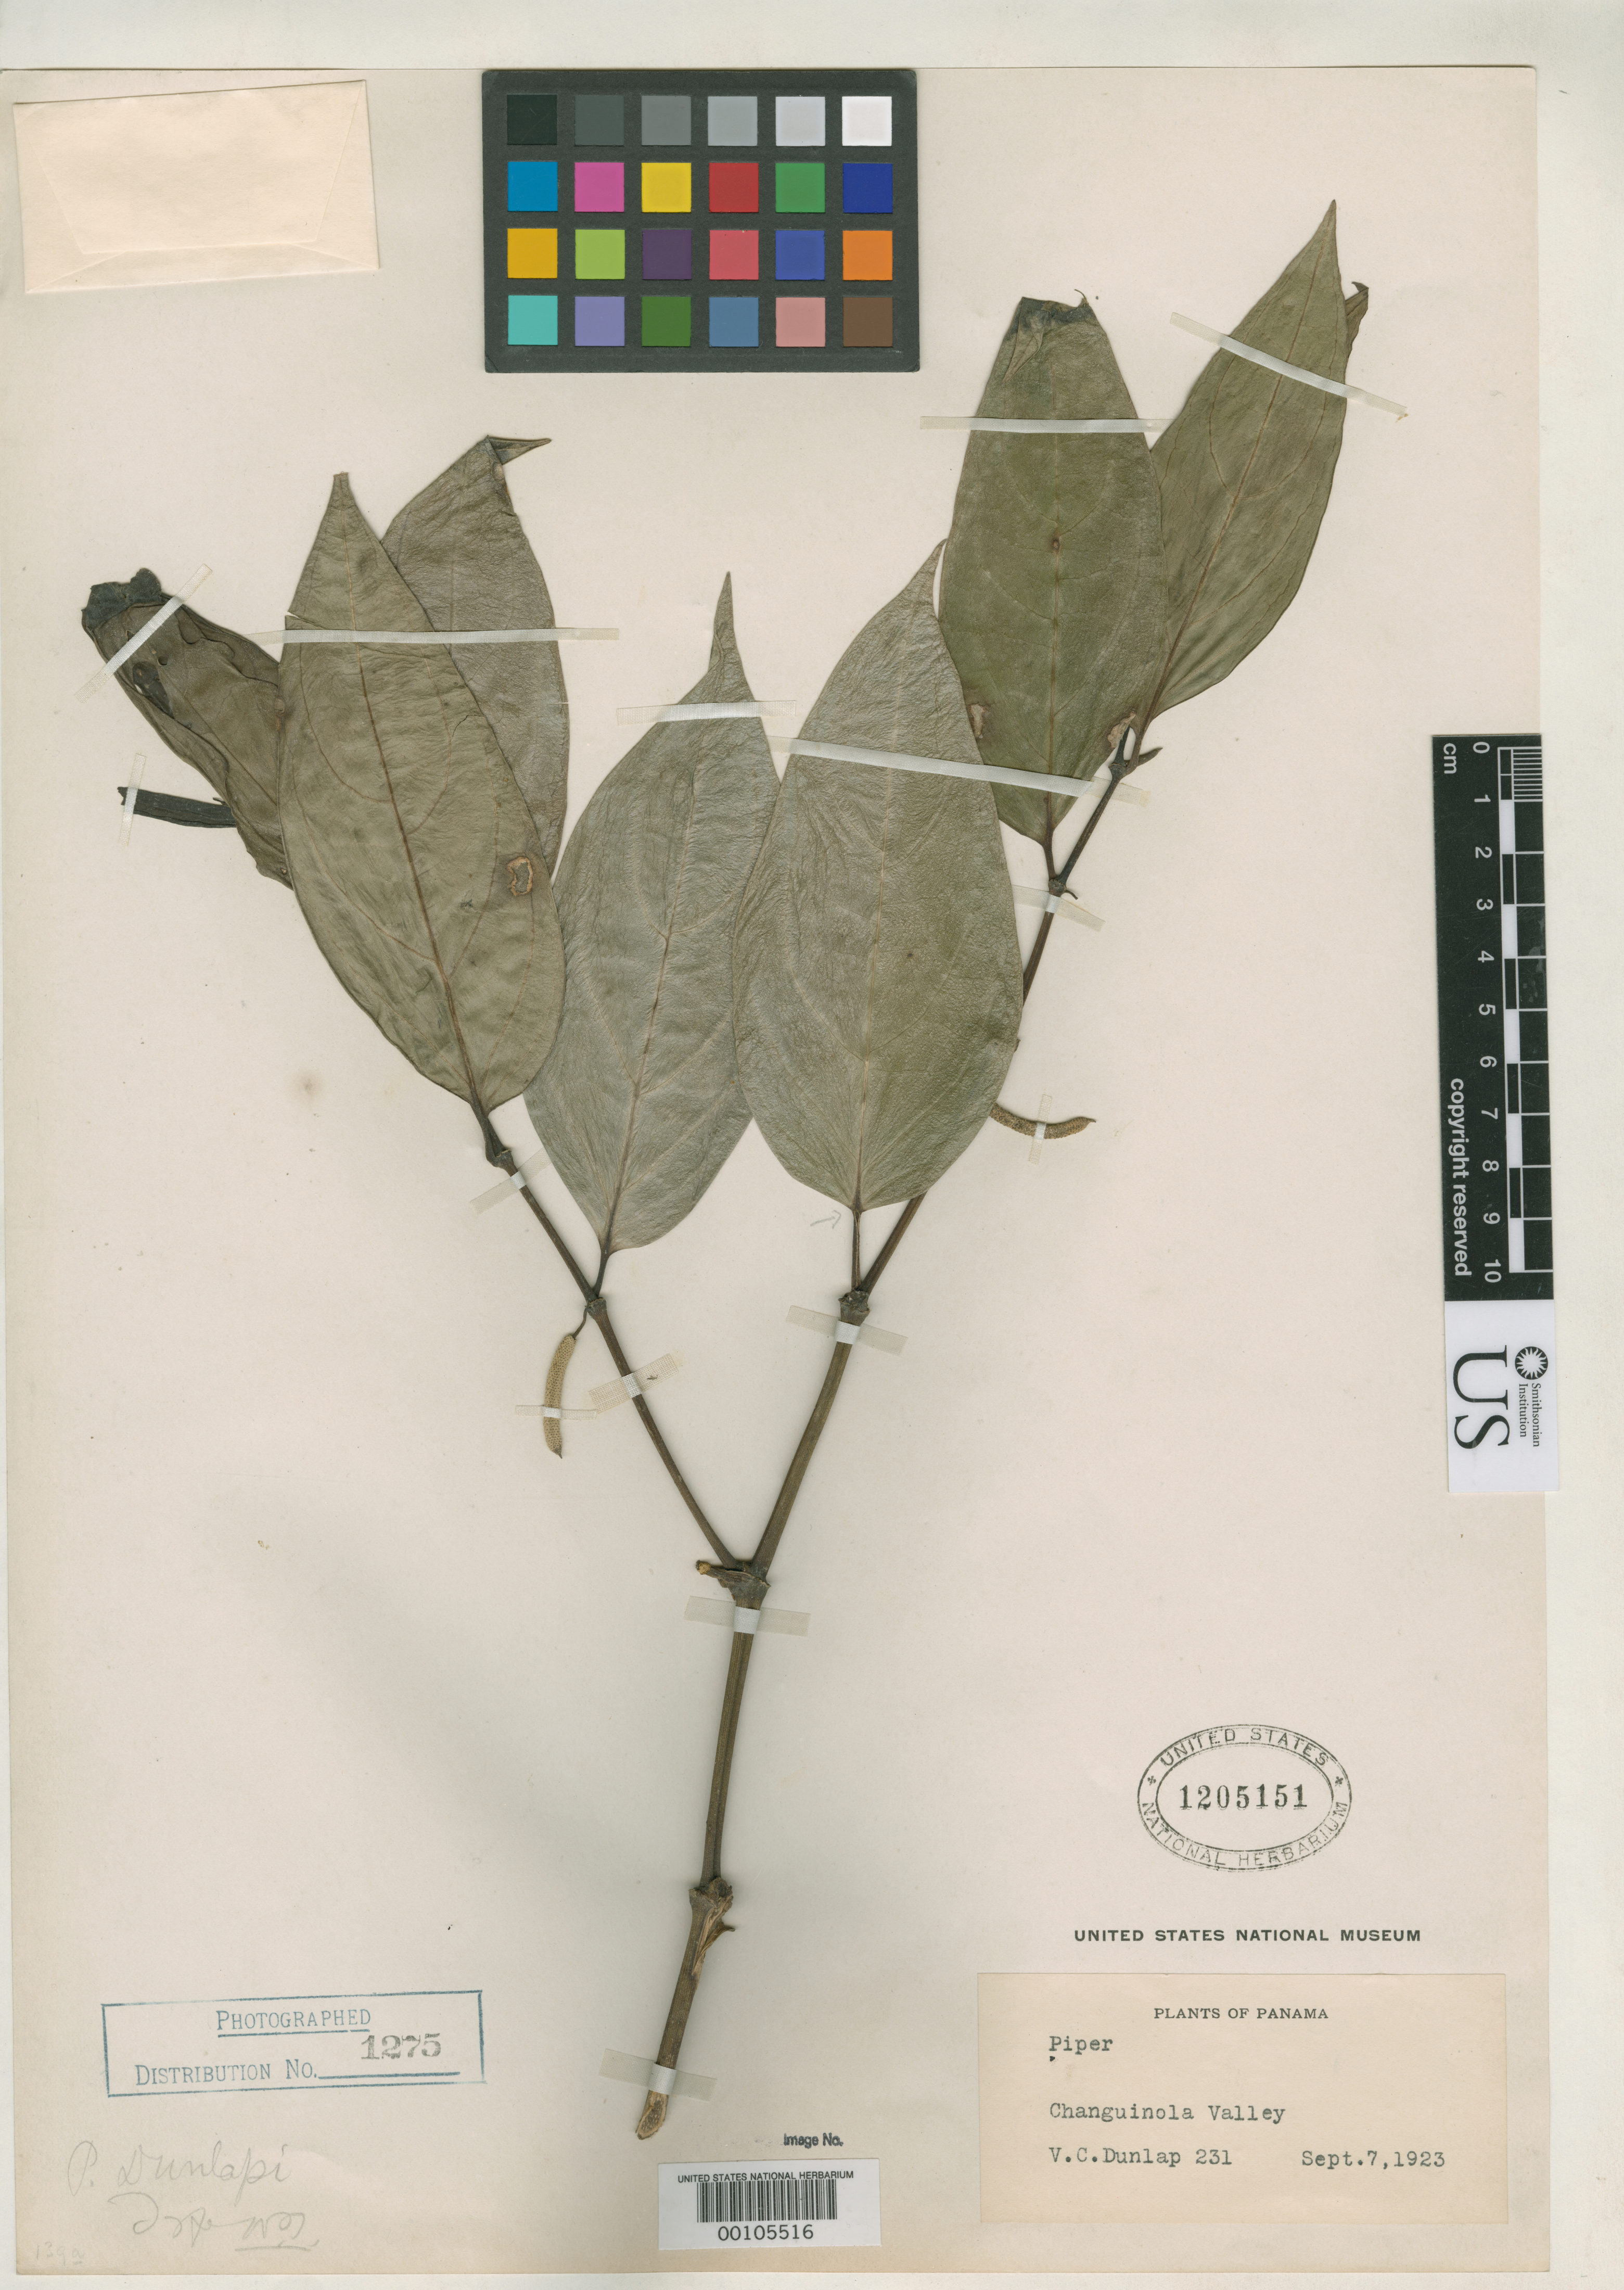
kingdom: Plantae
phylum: Tracheophyta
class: Magnoliopsida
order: Piperales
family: Piperaceae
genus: Piper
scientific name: Piper dunlapi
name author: Trel.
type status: Holotype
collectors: V. C. Dunlap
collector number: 231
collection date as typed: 07 Dec 1923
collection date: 1923-12-07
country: Panama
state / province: Bocas del Toro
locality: Changuinola Valley.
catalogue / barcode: US 1205151